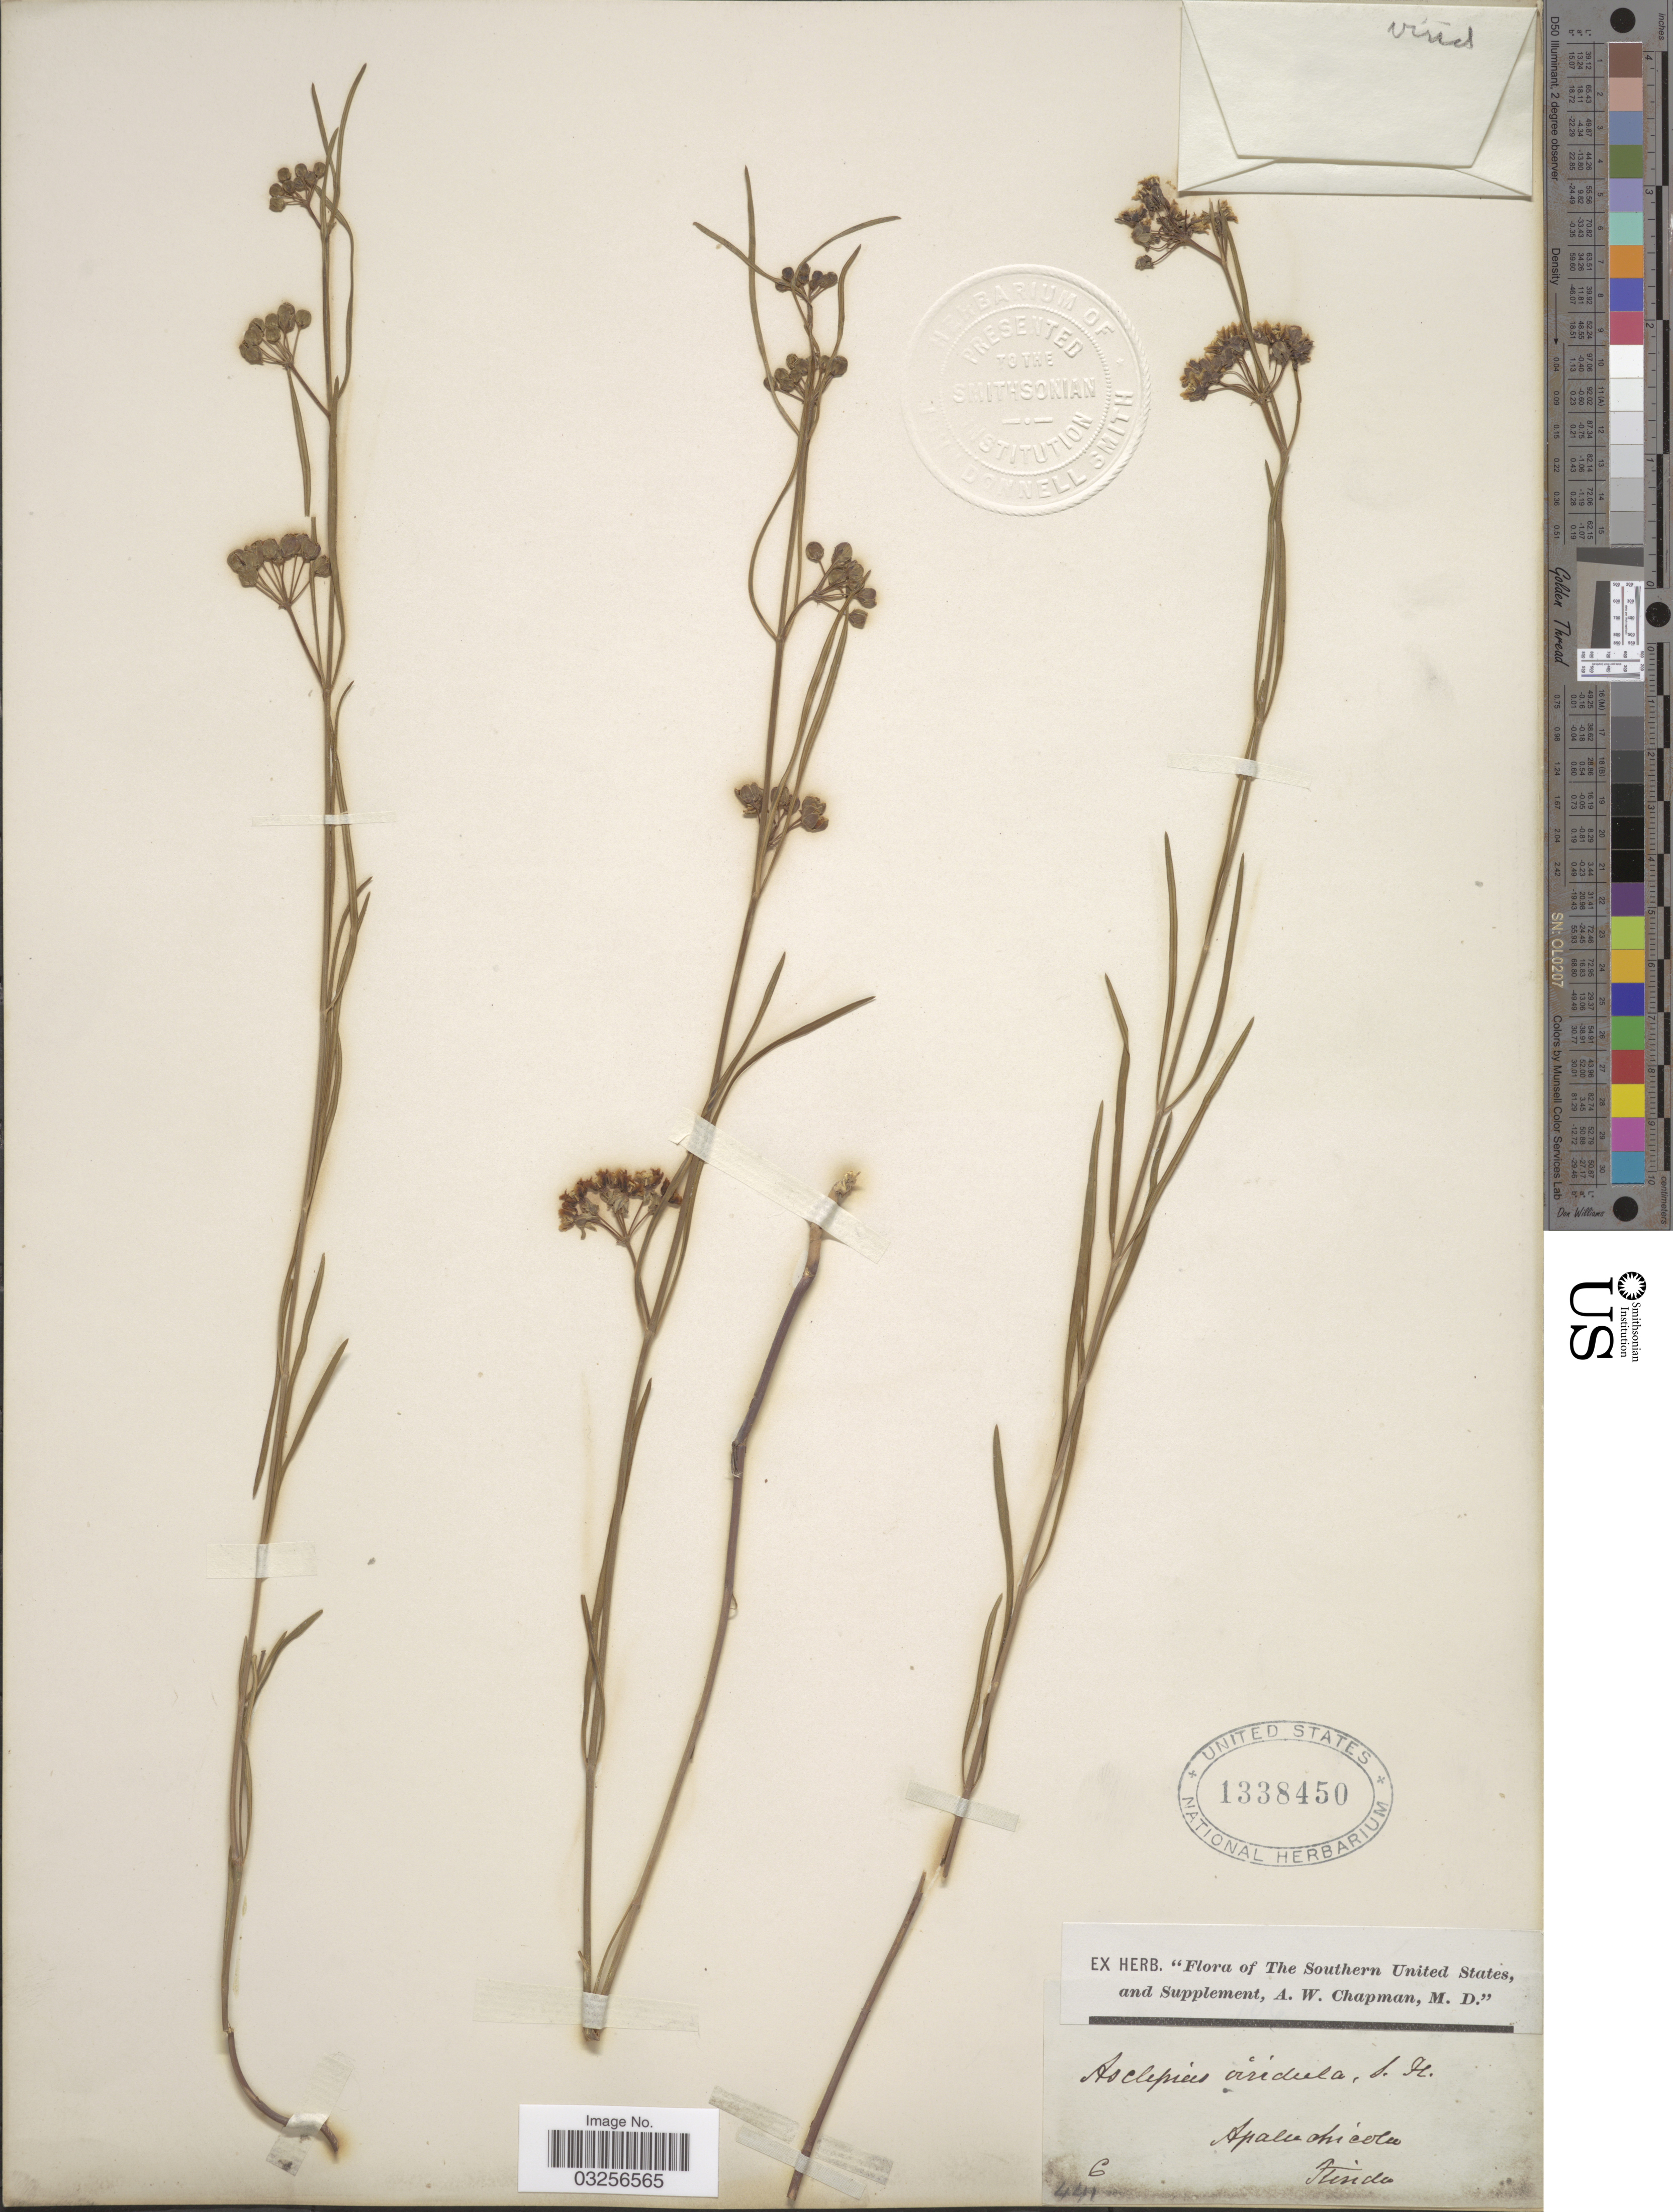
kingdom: Plantae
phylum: Tracheophyta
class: Magnoliopsida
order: Gentianales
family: Apocynaceae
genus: Asclepias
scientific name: Asclepias viridula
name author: Chapm.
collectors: ex herb. A.W. Chapman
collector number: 441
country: United States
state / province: Florida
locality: The Southern United States.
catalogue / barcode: US 1338450